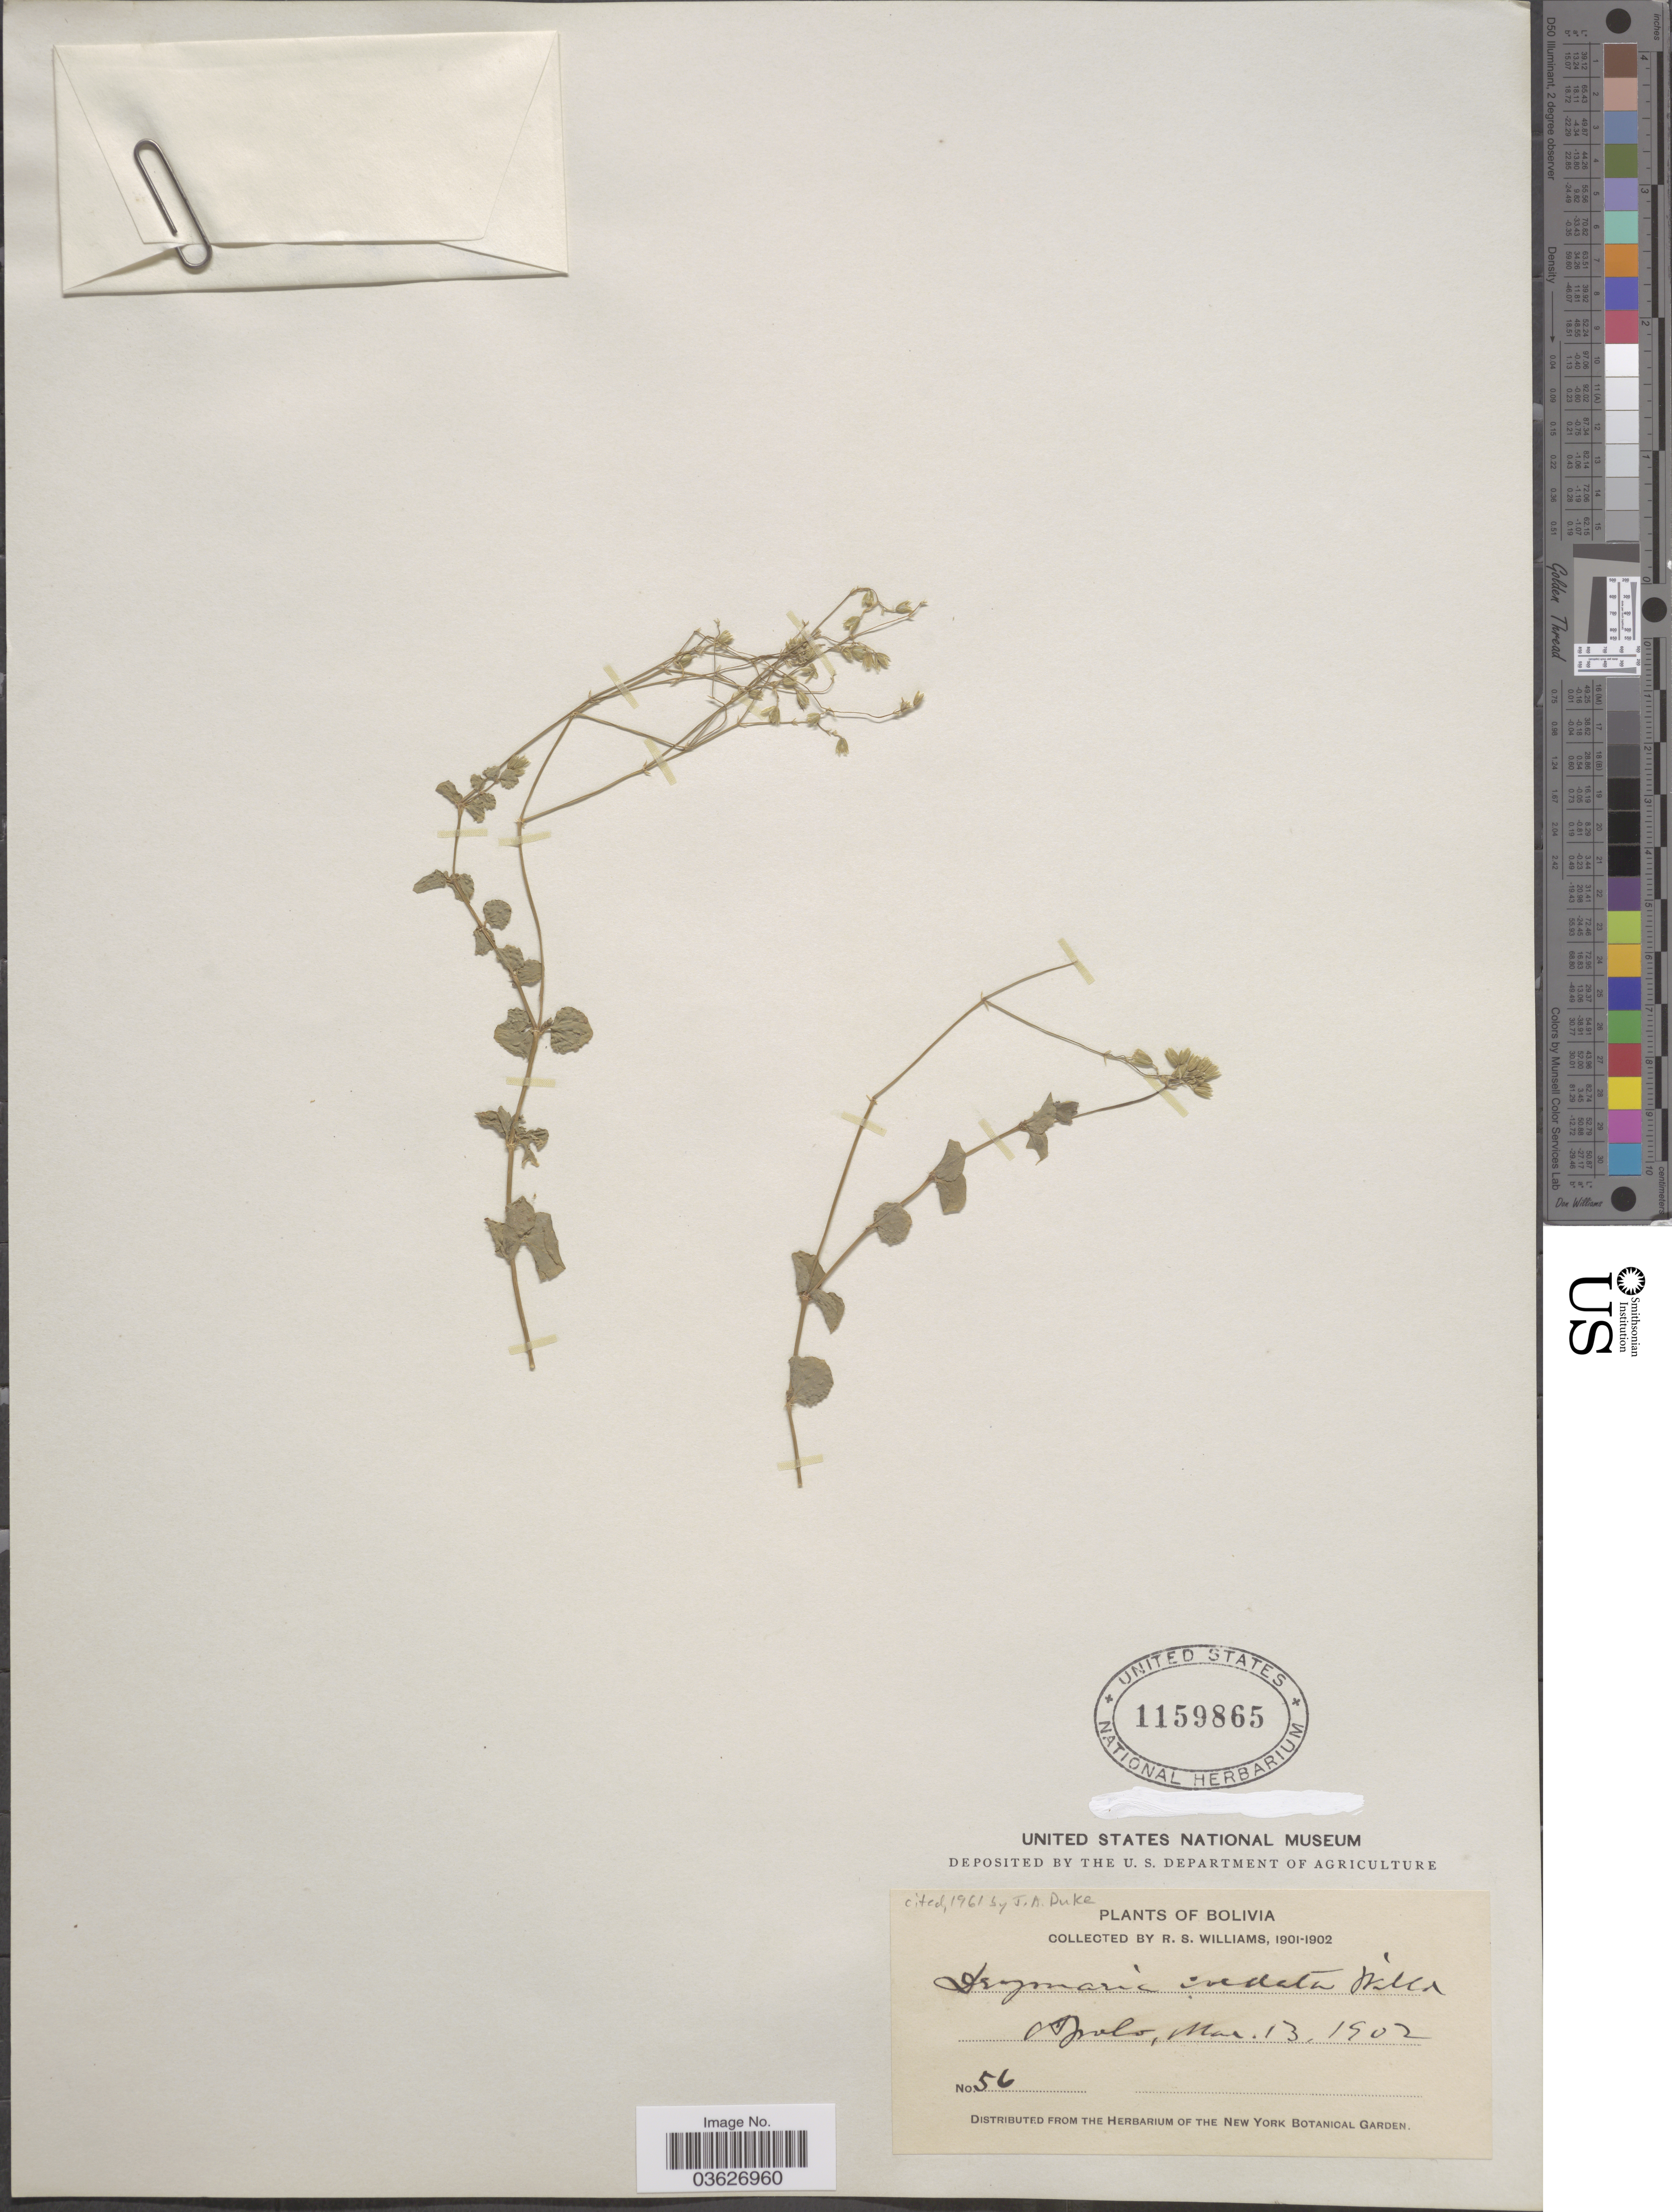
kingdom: Plantae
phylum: Tracheophyta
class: Magnoliopsida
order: Caryophyllales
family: Caryophyllaceae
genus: Drymaria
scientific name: Drymaria cordata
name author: (L.) Willd. ex Schult.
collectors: R. S. Williams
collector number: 56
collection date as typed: Mar. 13, 1902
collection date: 1902-03-13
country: Bolivia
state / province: La Paz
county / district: Franz Tamayo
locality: Apolo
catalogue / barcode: US 1159865